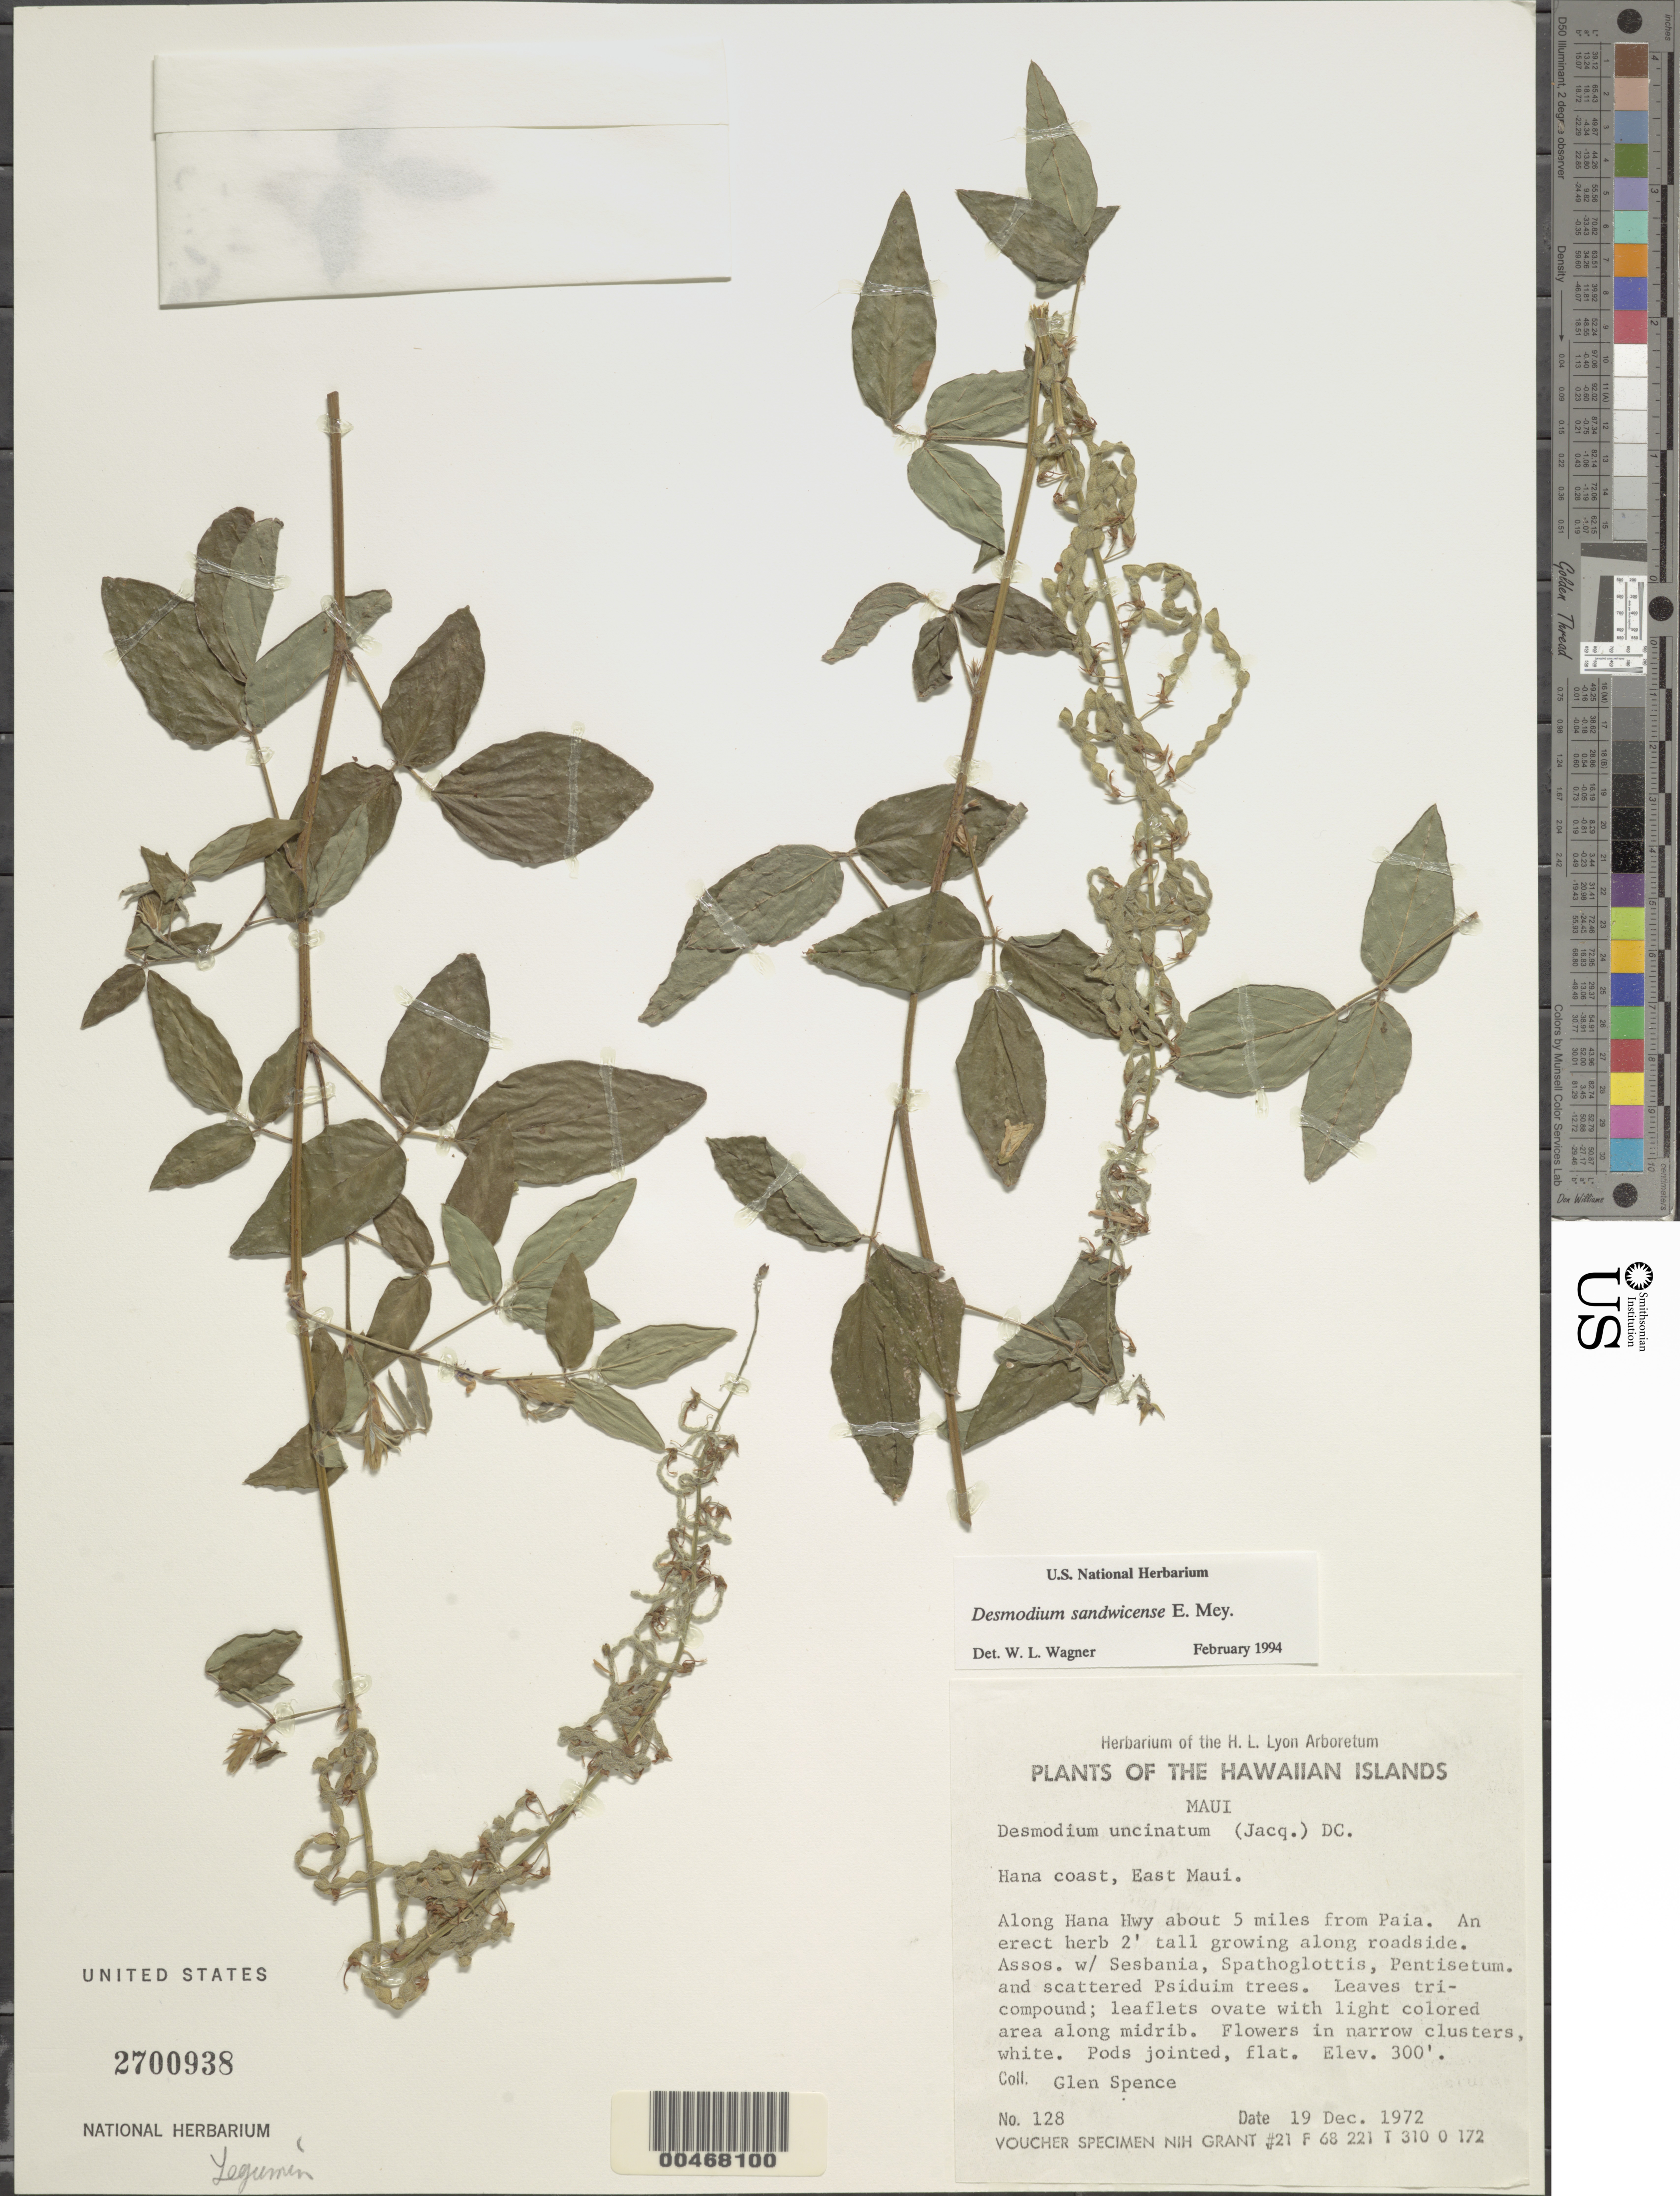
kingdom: Plantae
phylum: Tracheophyta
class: Magnoliopsida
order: Fabales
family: Fabaceae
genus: Desmodium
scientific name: Desmodium uncinatum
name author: (Jacq.) DC.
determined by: Wagner, W. L., (BOT), Smithsonian Institution - National Museum of Natural History (UNITED STATES)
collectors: G. Spence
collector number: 128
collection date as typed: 19 Dec 1972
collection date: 1972-12-19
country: United States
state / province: Hawaii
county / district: Maui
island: Maui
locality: Hana coast, East Maui. Along Hana Hwy about 5 miles from Paia.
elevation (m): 91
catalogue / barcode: US 2700938